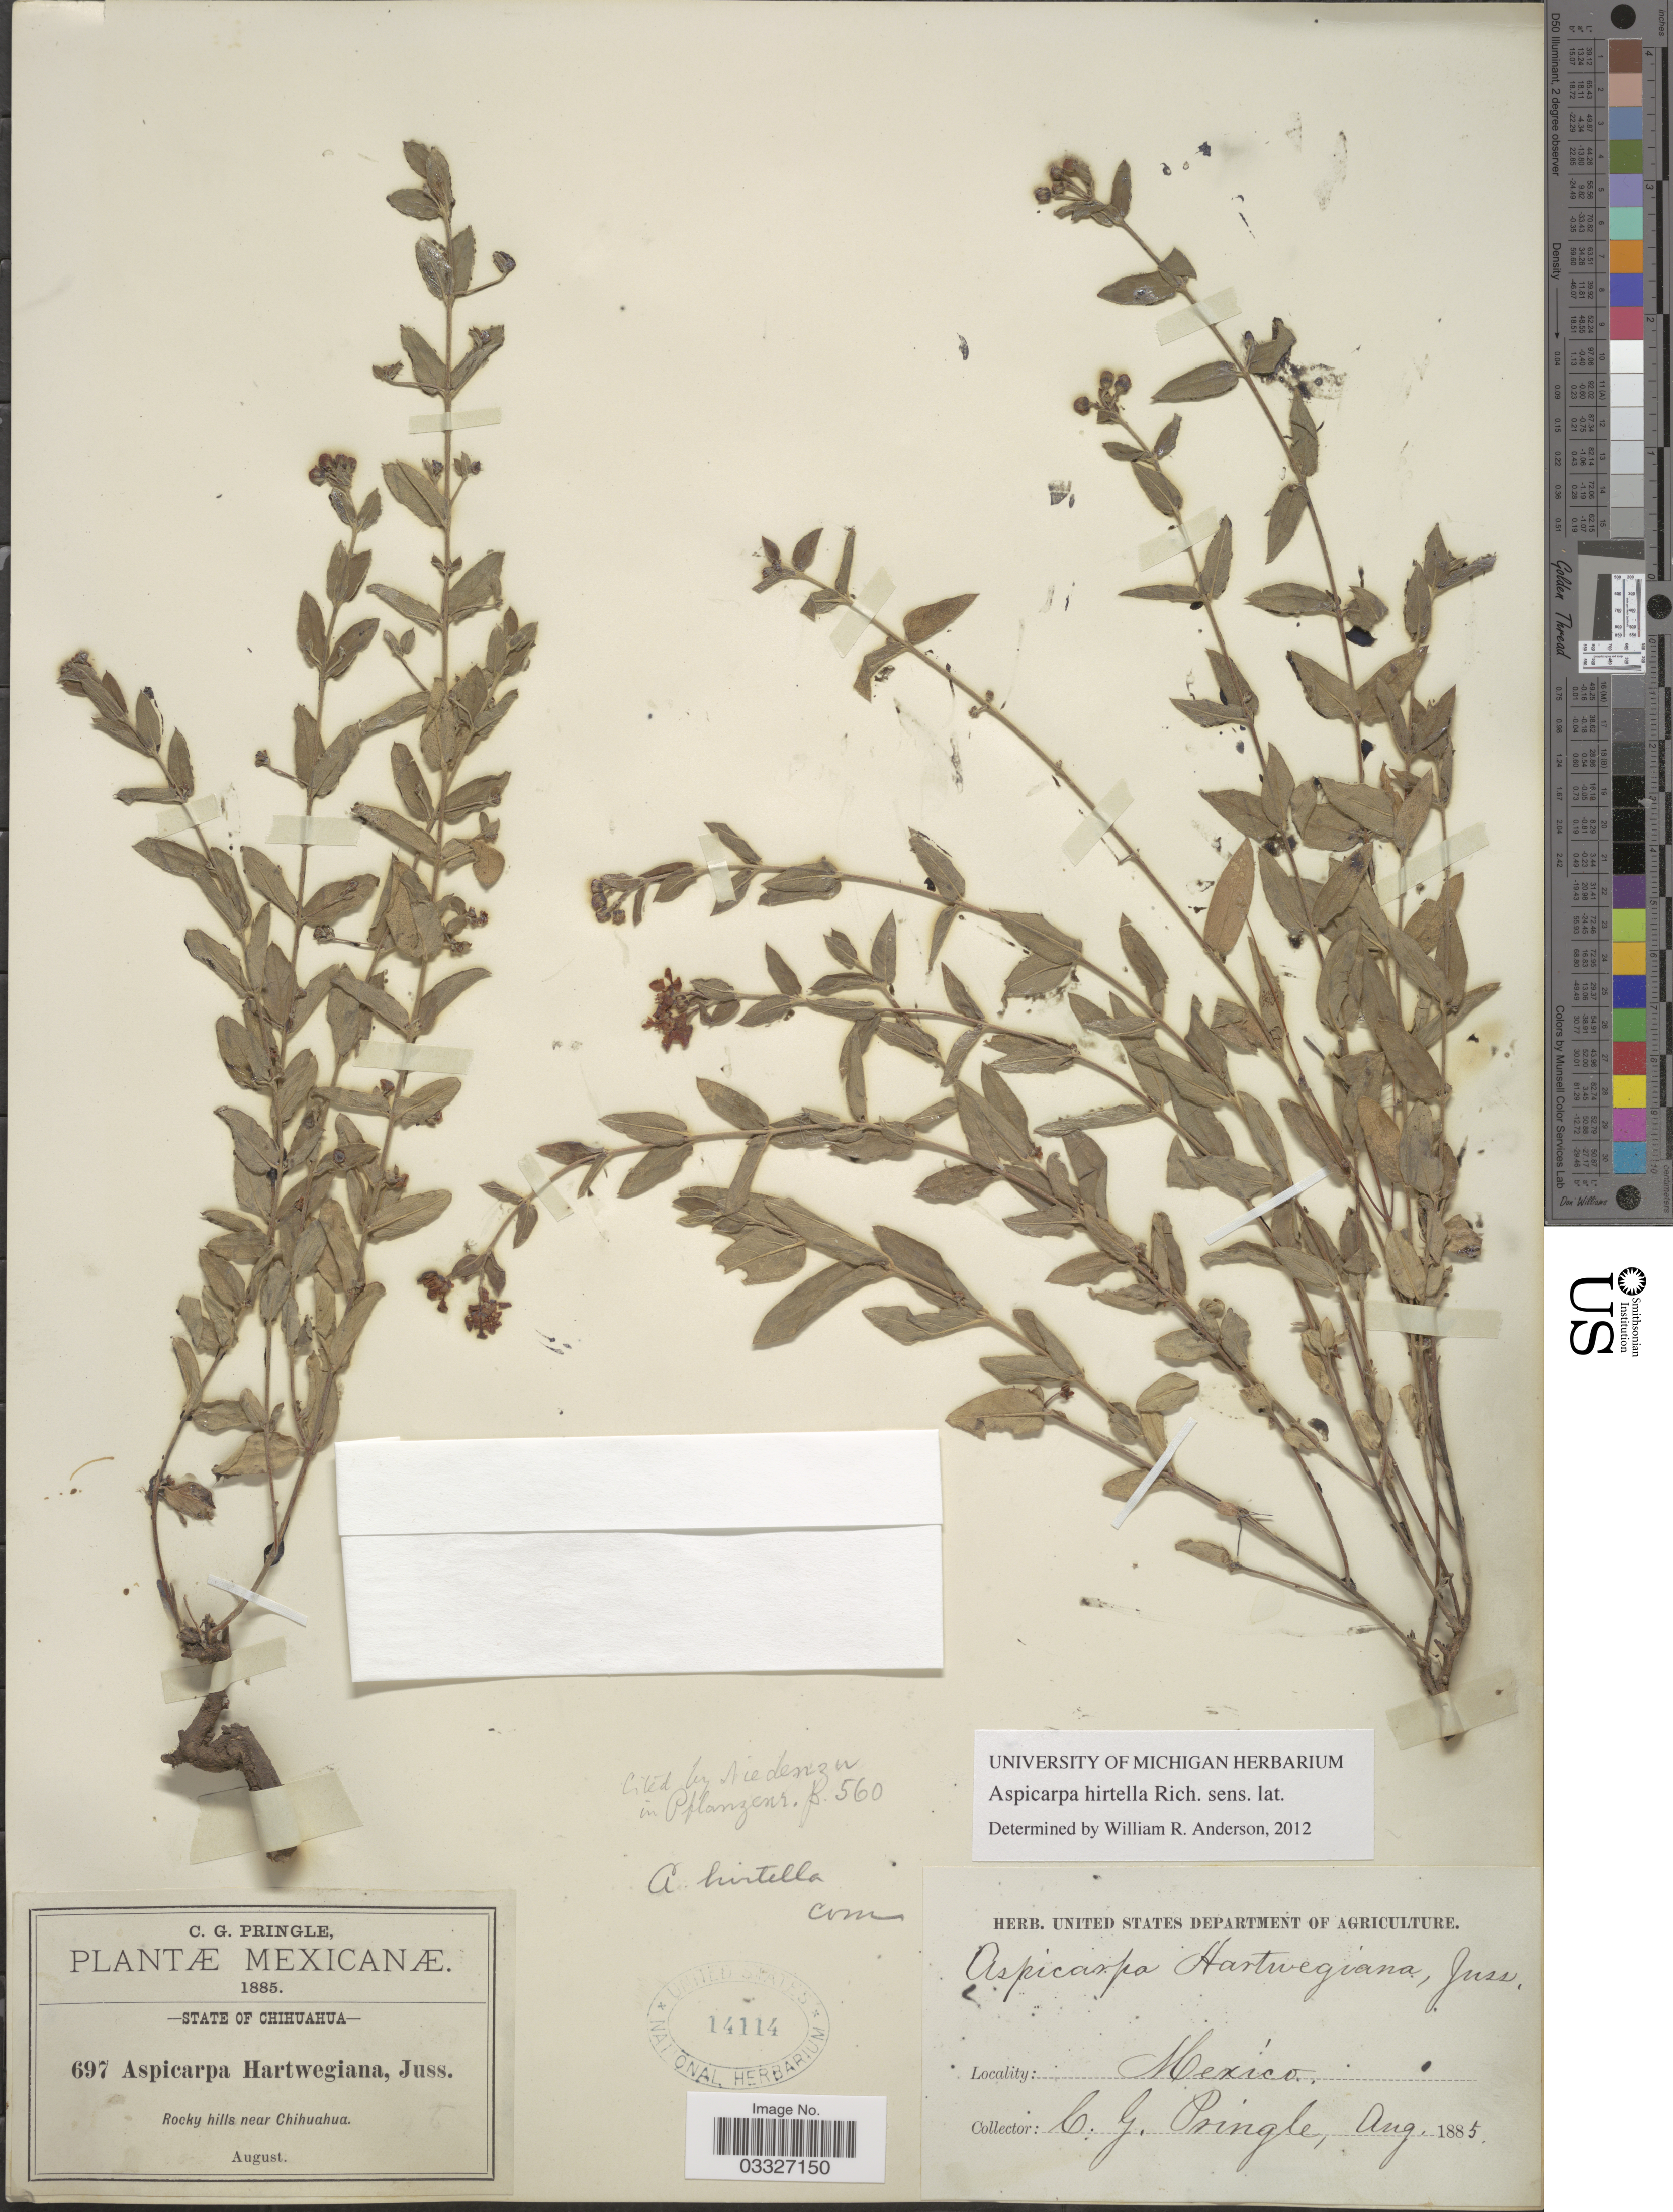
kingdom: Plantae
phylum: Tracheophyta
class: Magnoliopsida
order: Malpighiales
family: Malpighiaceae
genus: Aspicarpa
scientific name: Aspicarpa hirtella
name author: Rich.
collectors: C. G. Pringle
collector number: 697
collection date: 1885-08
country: Mexico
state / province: Chihuahua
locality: Rocky hills near Chihuahua.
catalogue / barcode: US 14114